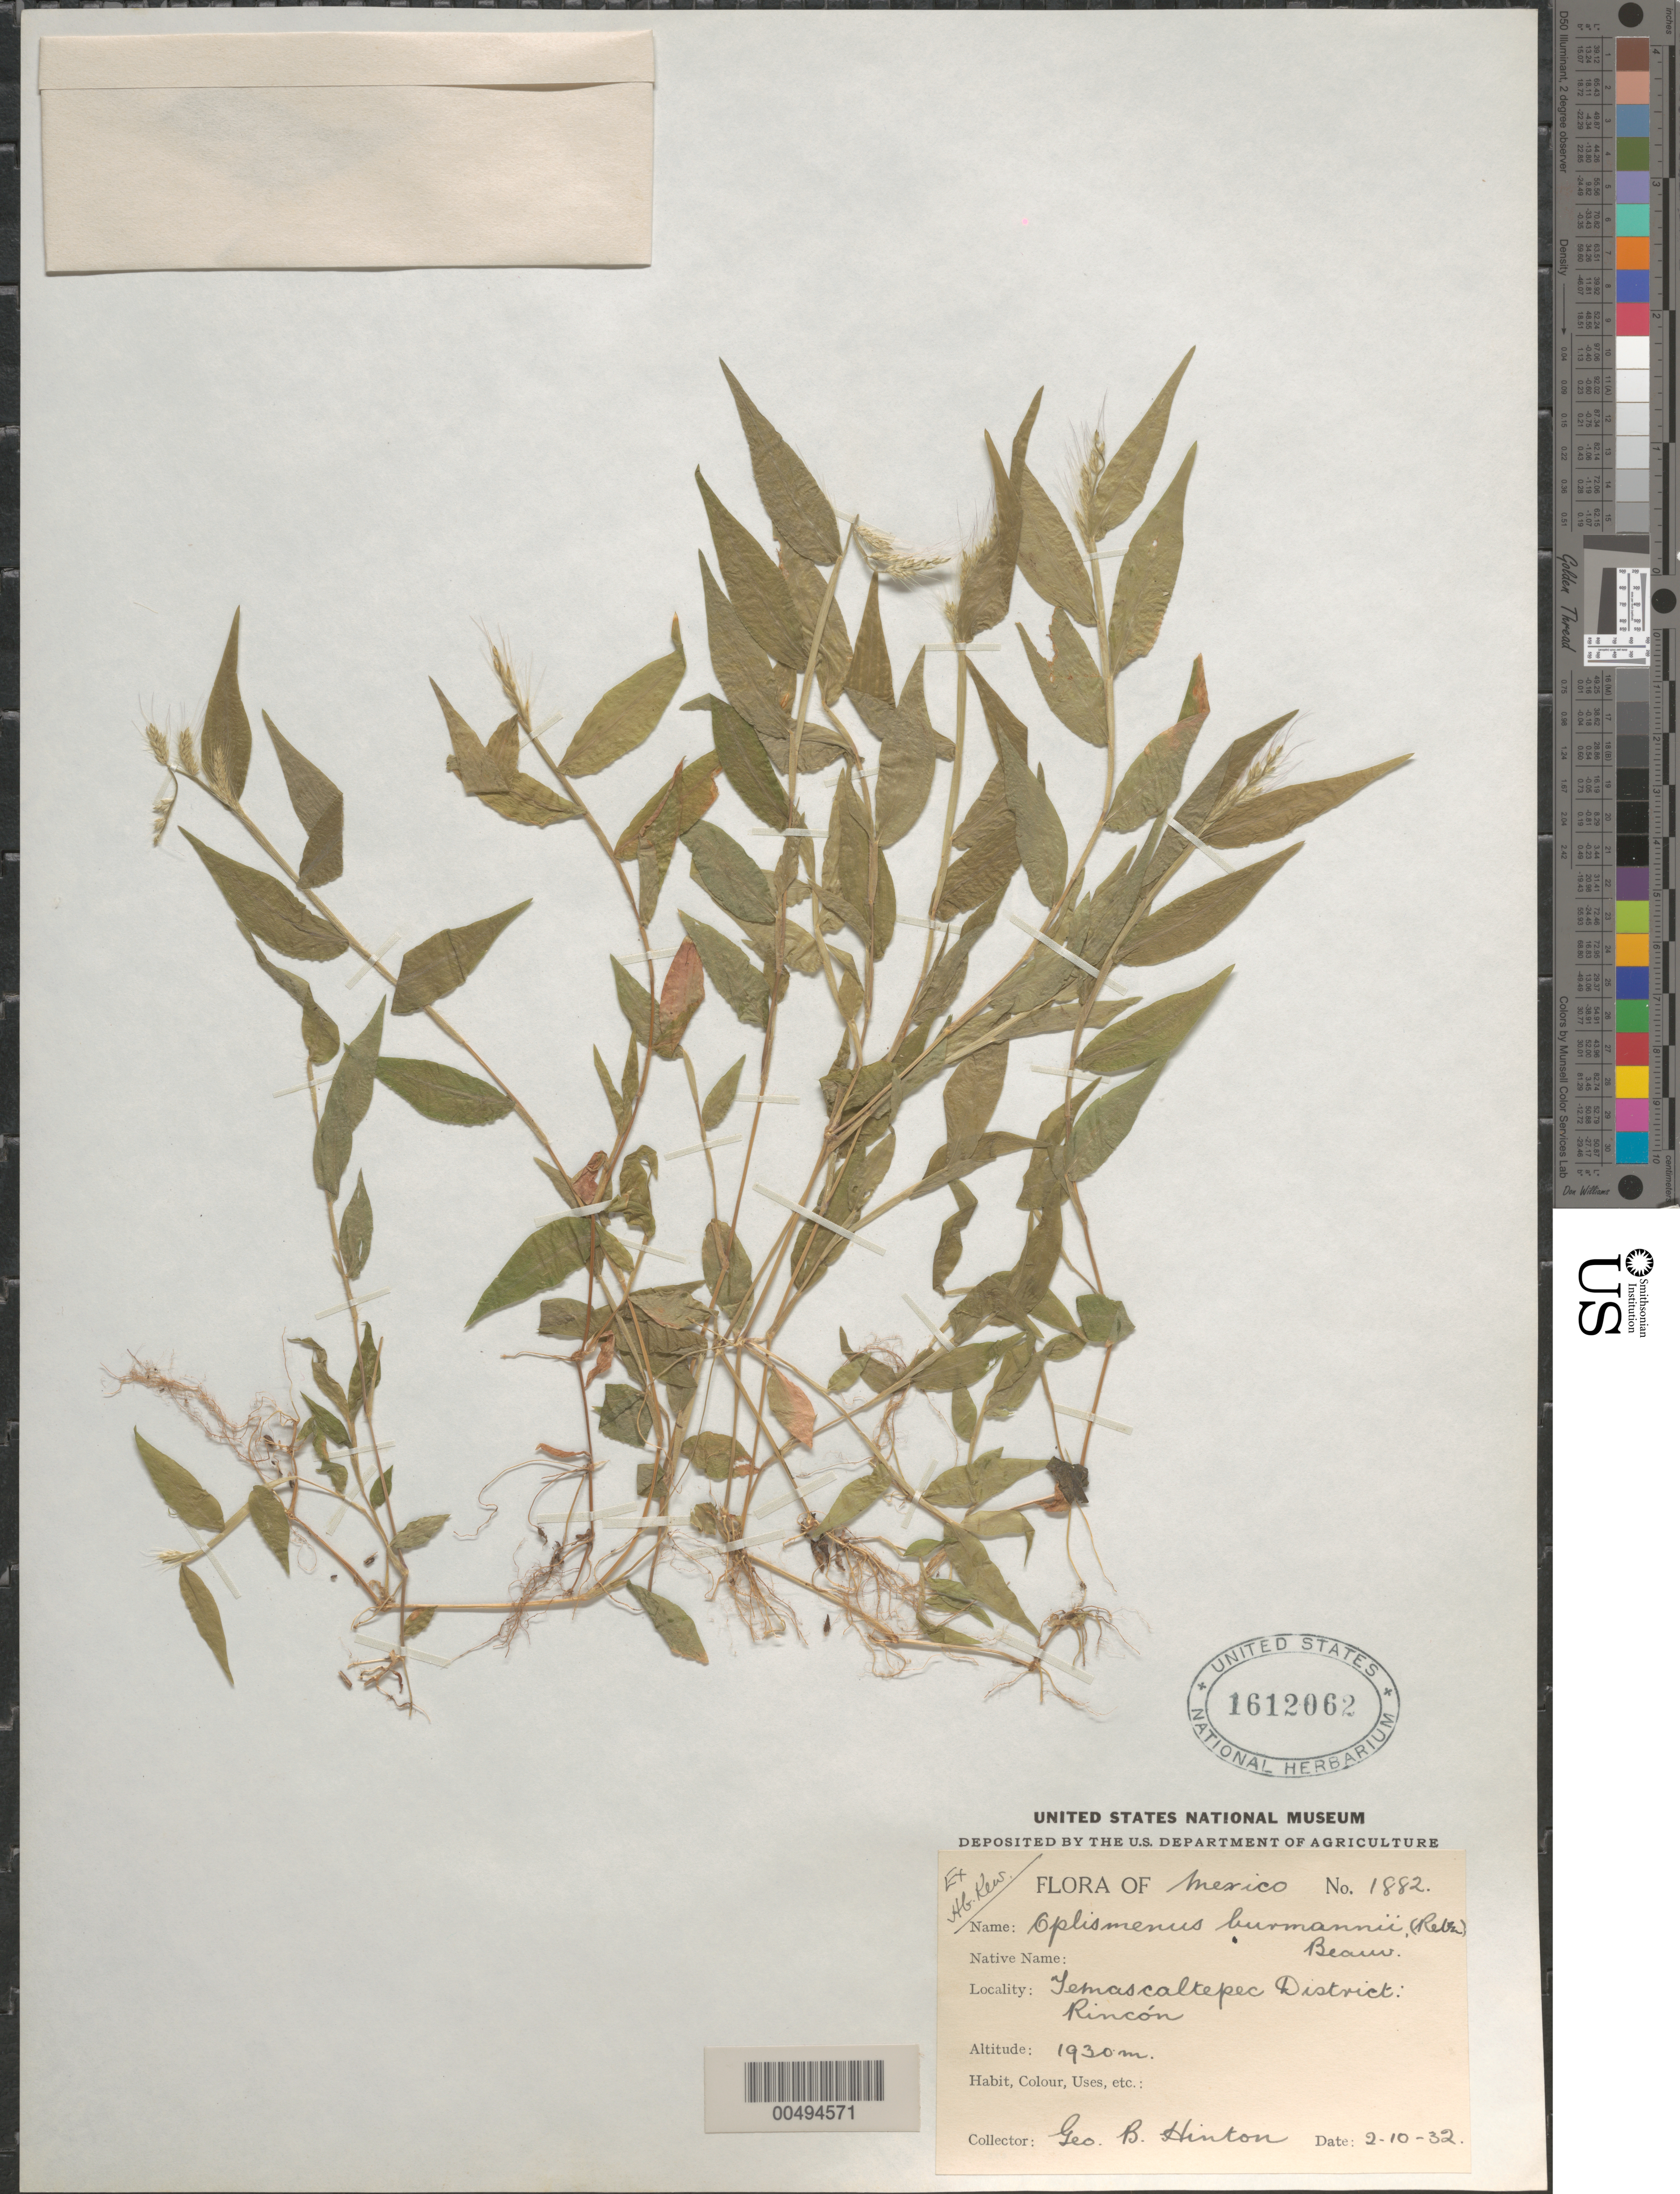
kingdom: Plantae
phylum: Tracheophyta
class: Liliopsida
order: Poales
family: Poaceae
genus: Oplismenus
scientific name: Oplismenus burmannii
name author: (Retz.) P. Beauv.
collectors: G. B. Hinton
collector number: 1882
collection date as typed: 10 Feb 1932 to 2 Oct 1932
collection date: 1932-02-10/1932-10-02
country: Mexico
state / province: México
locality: Temascaltepec Dist, Rinc¢n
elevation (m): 1930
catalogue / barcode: US 1612062